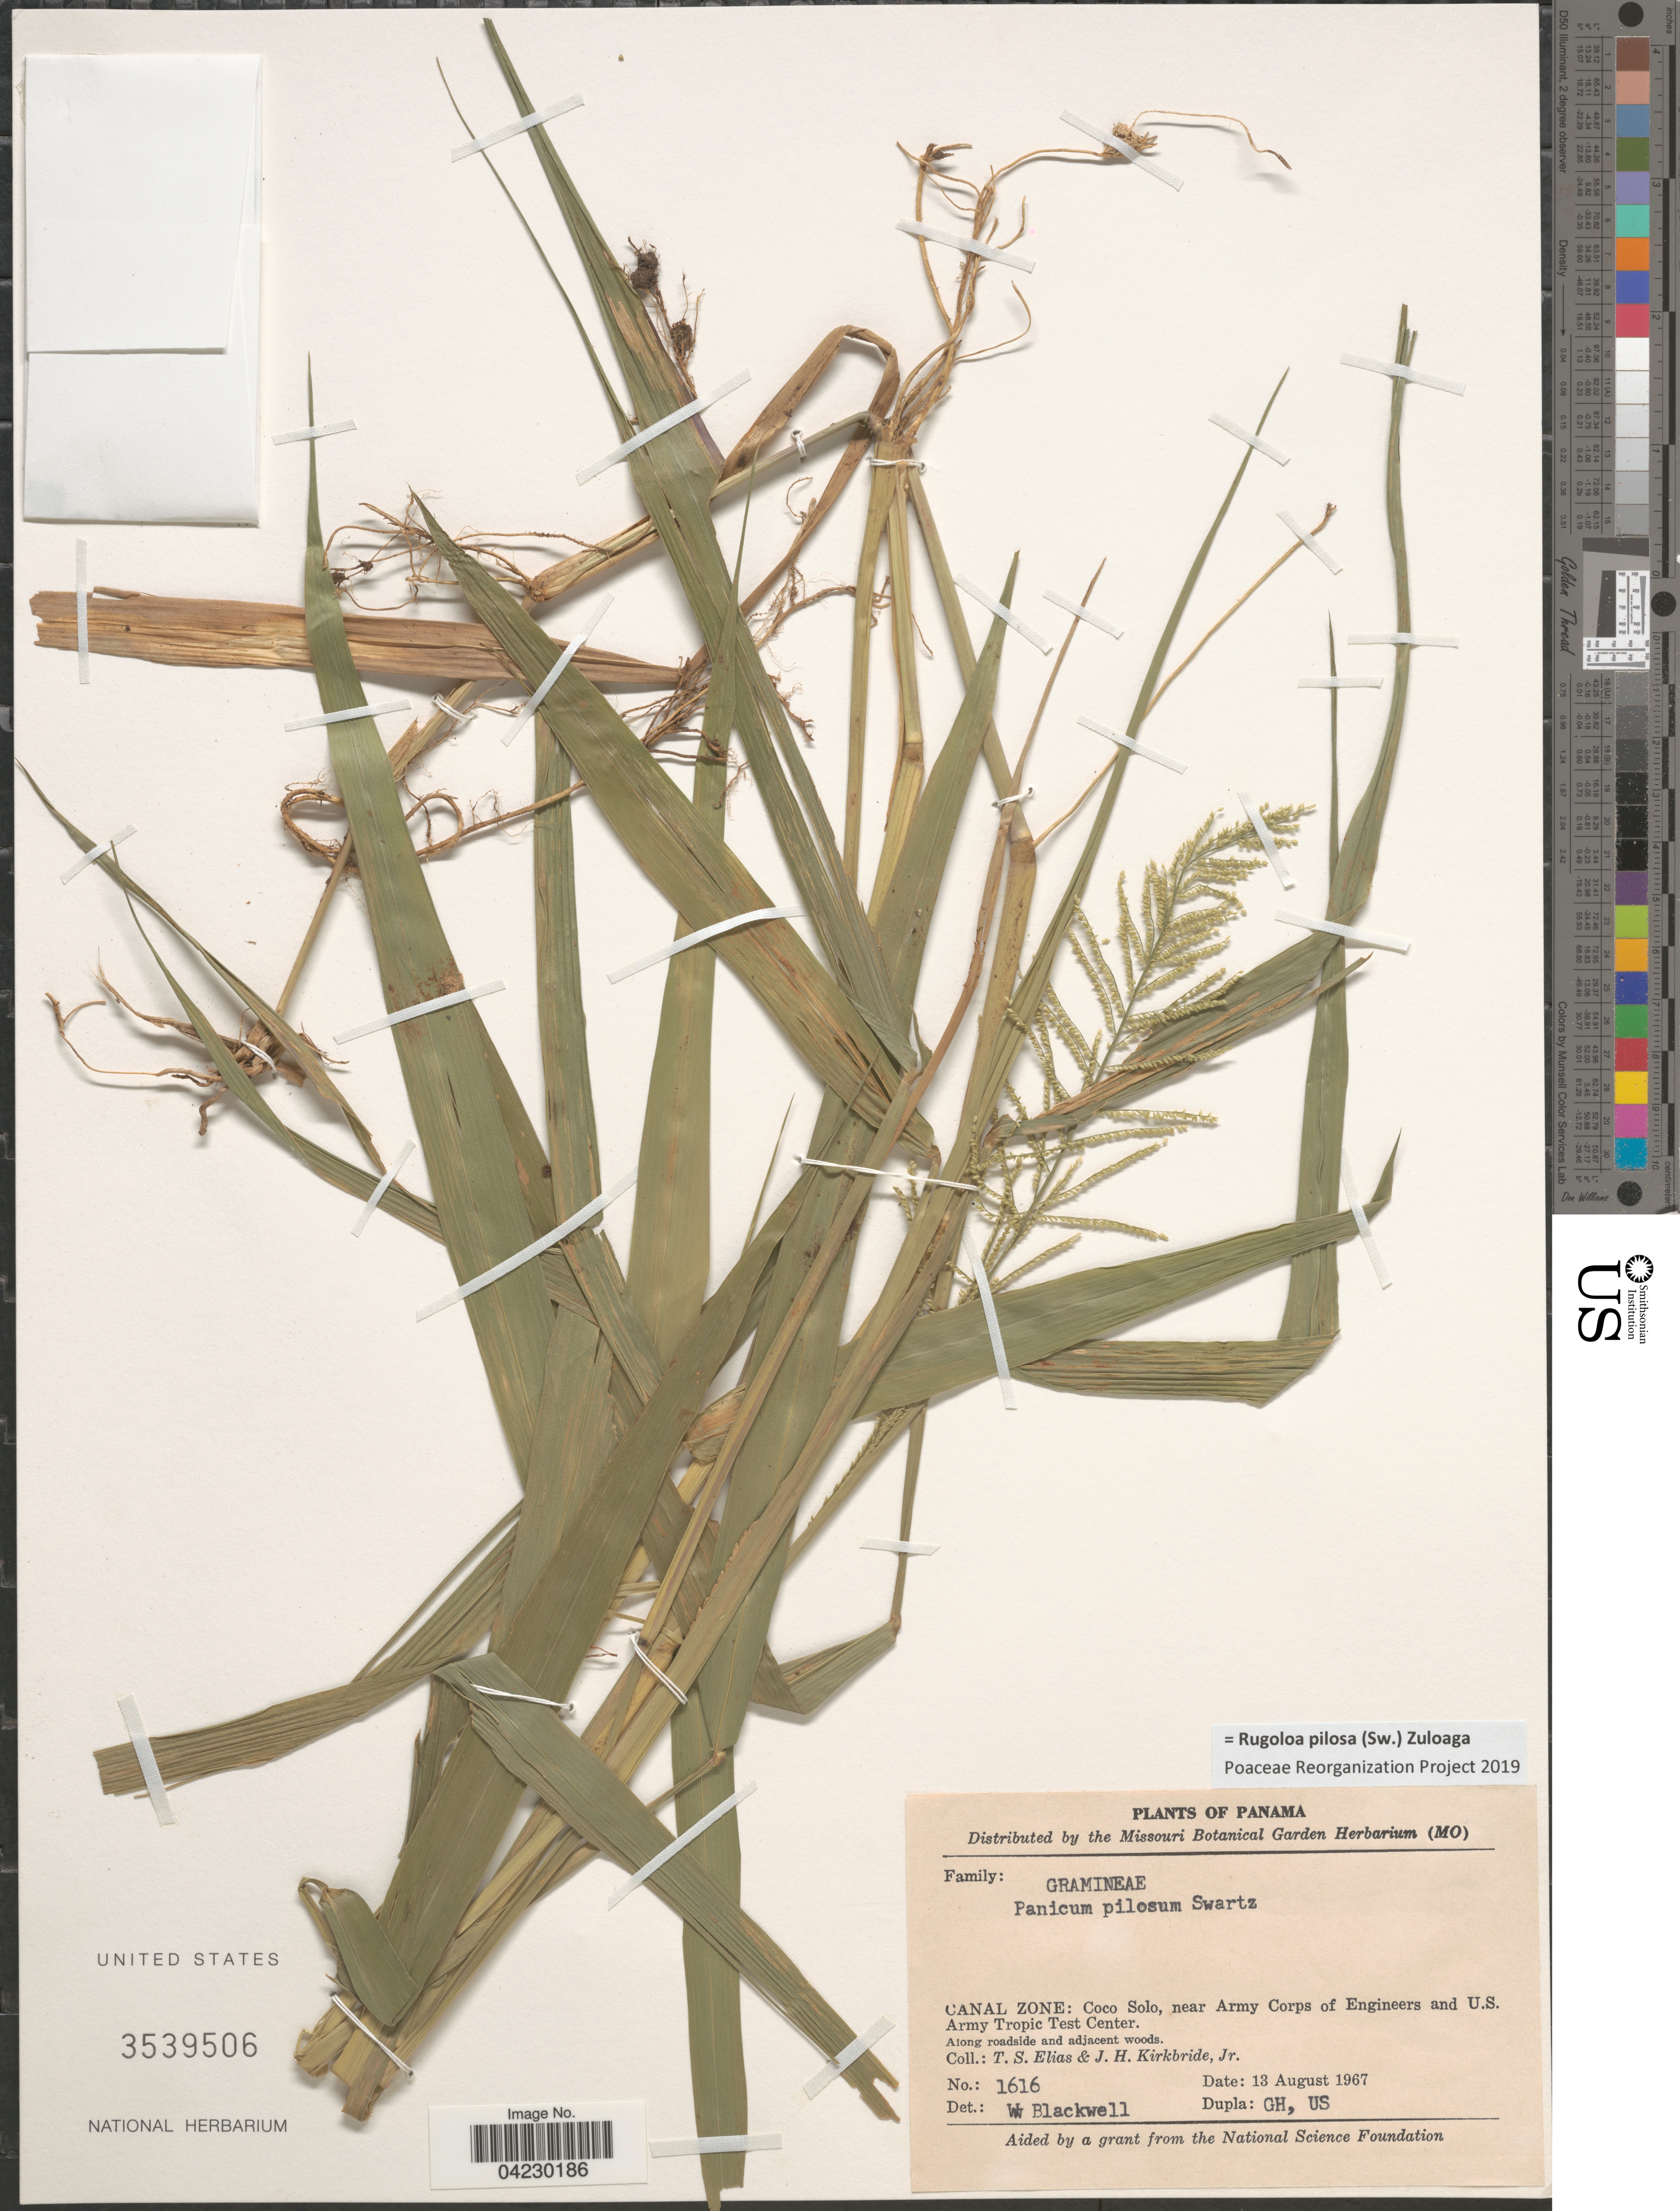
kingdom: Plantae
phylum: Tracheophyta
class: Liliopsida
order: Poales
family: Poaceae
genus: Rugoloa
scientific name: Rugoloa pilosa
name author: (Sw.) Zuloaga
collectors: T. S. Elias & J. H. Kirkbride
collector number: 1616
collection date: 1967-08-13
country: Panama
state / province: Colón / Panamá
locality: Canal Zone: Coco Solo, near Army Corps of Engineers and U.S. Army Tropic Test Center. Along roadside and adjacent woods.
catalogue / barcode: US 3539506